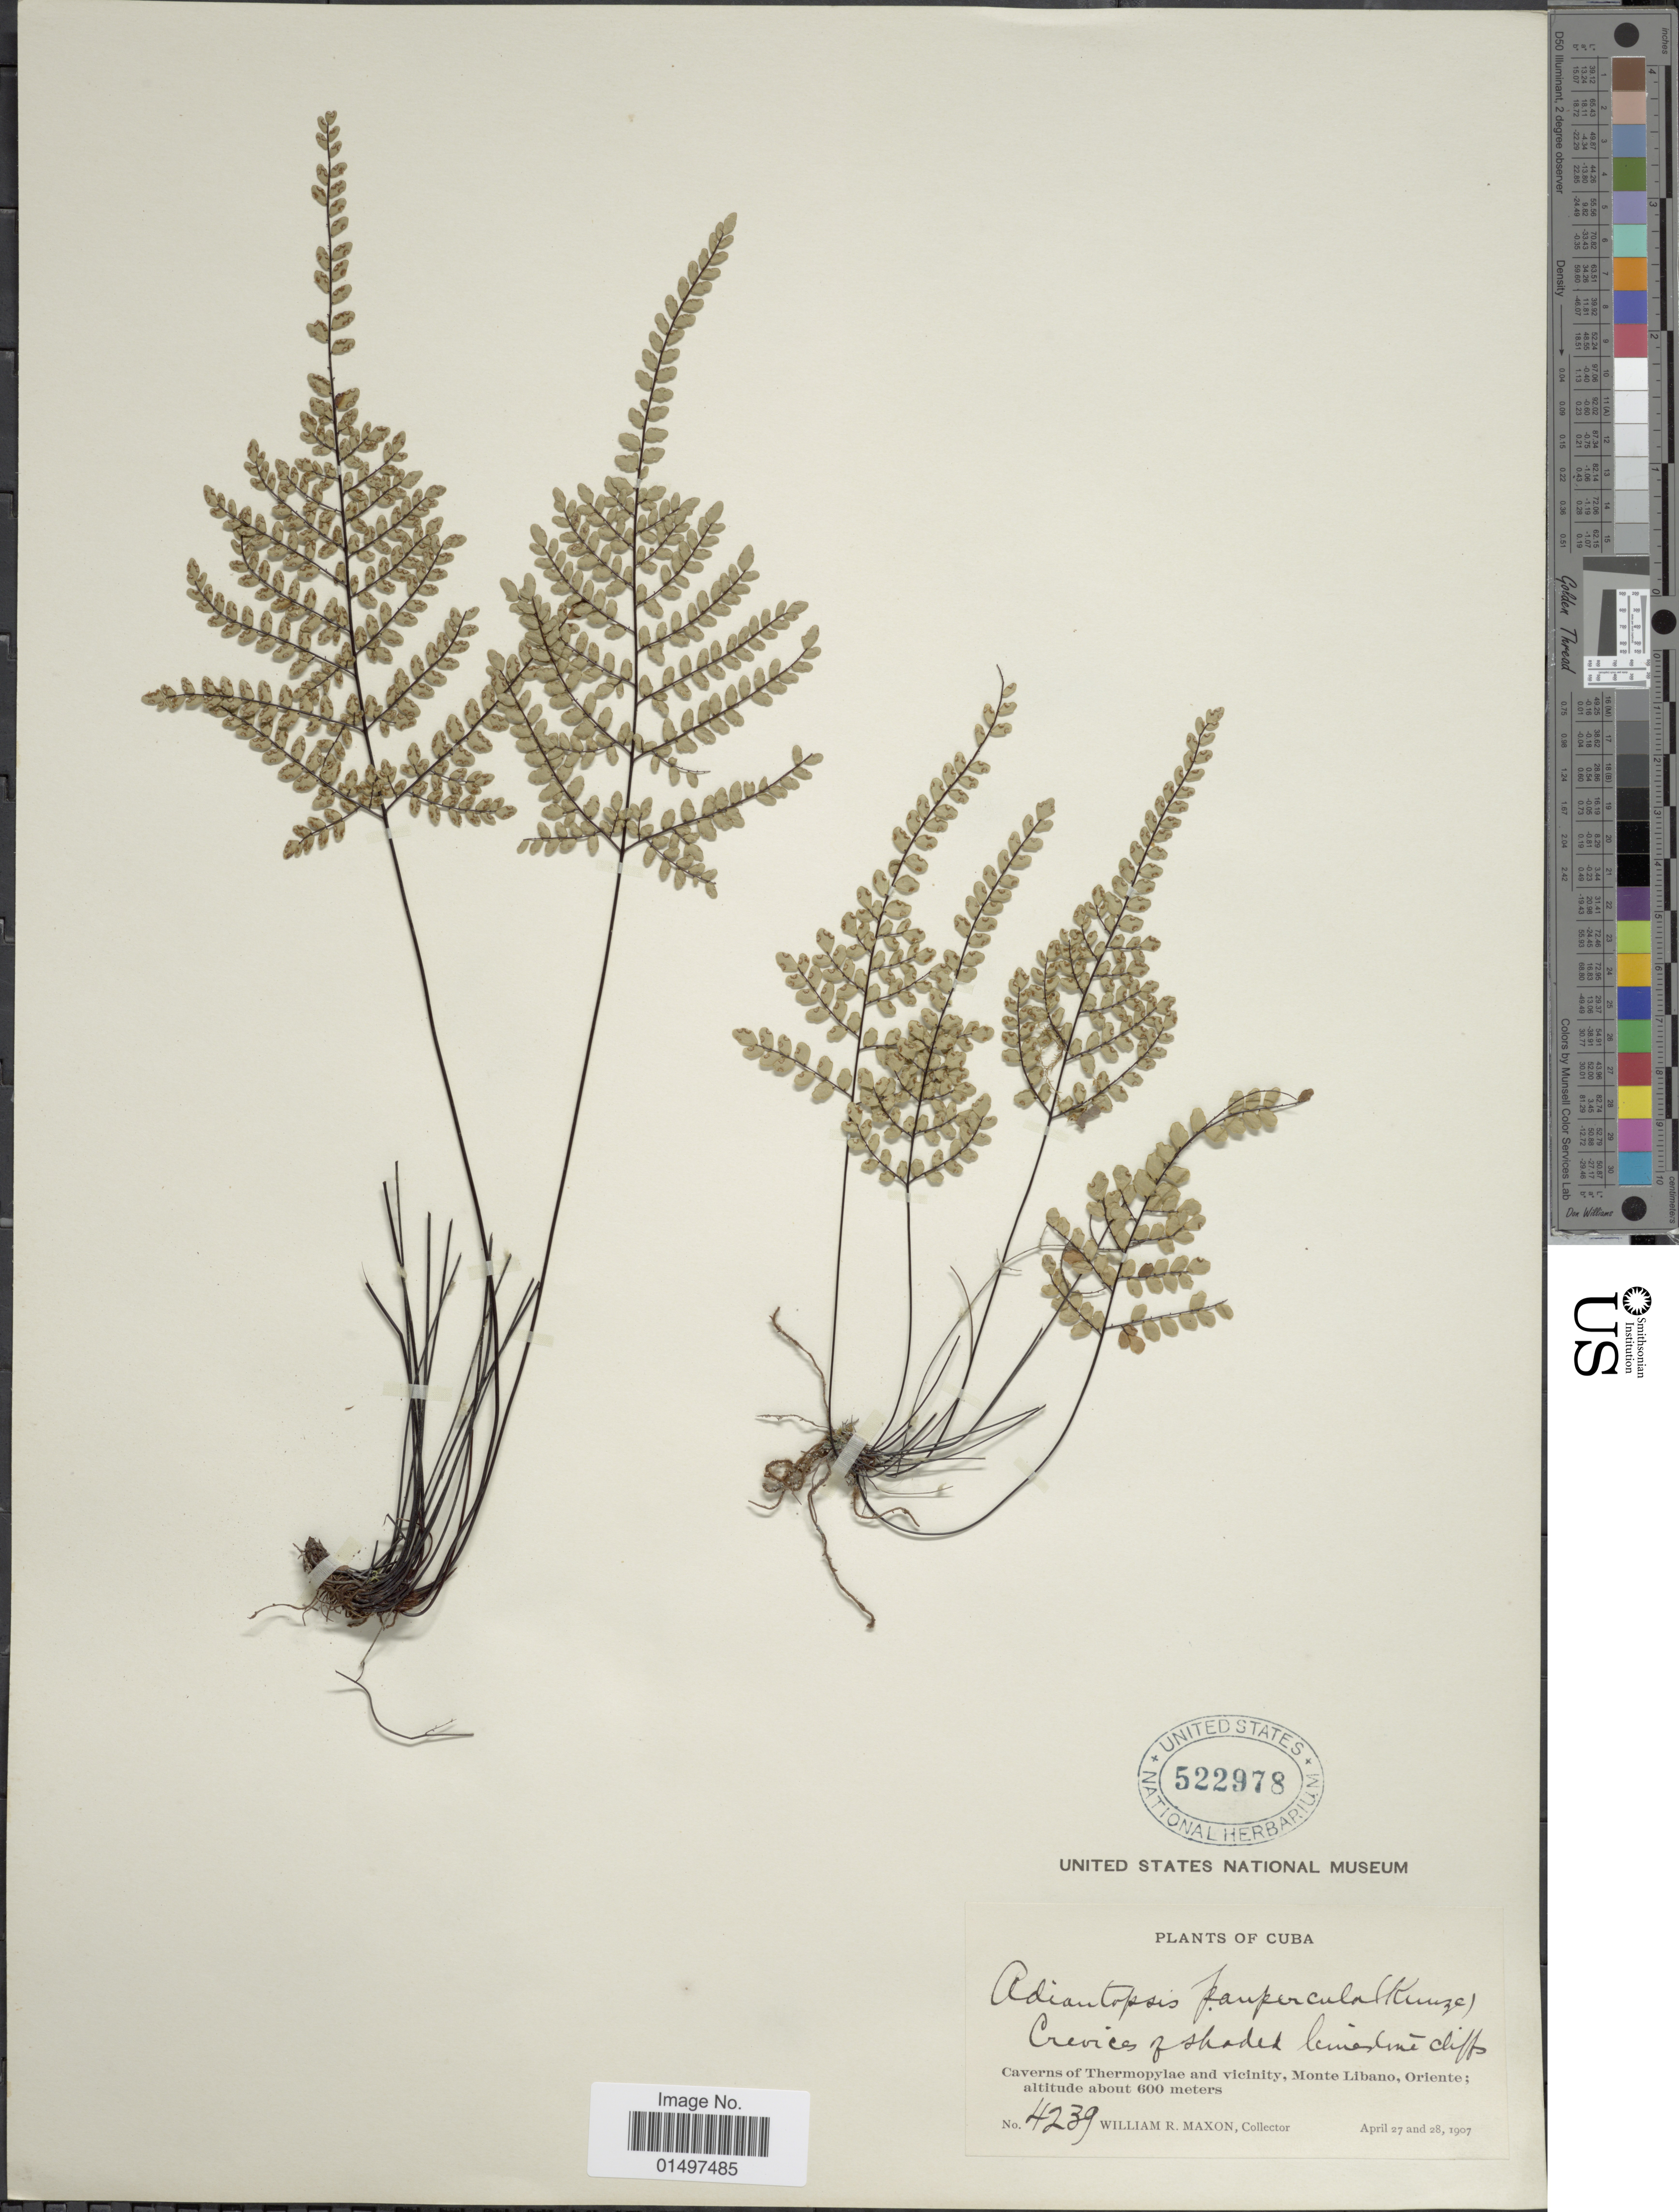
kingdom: Plantae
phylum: Tracheophyta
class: Polypodiopsida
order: Polypodiales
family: Pteridaceae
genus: Adiantopsis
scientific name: Adiantopsis paupercula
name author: (Kunze) Fée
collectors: W. R. Maxon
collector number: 4239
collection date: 1907-04-27/1907-04-28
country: Cuba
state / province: Oriente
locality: Caverns of Thermopylae and vicinity, Monte Libano.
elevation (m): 600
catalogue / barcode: US 522978